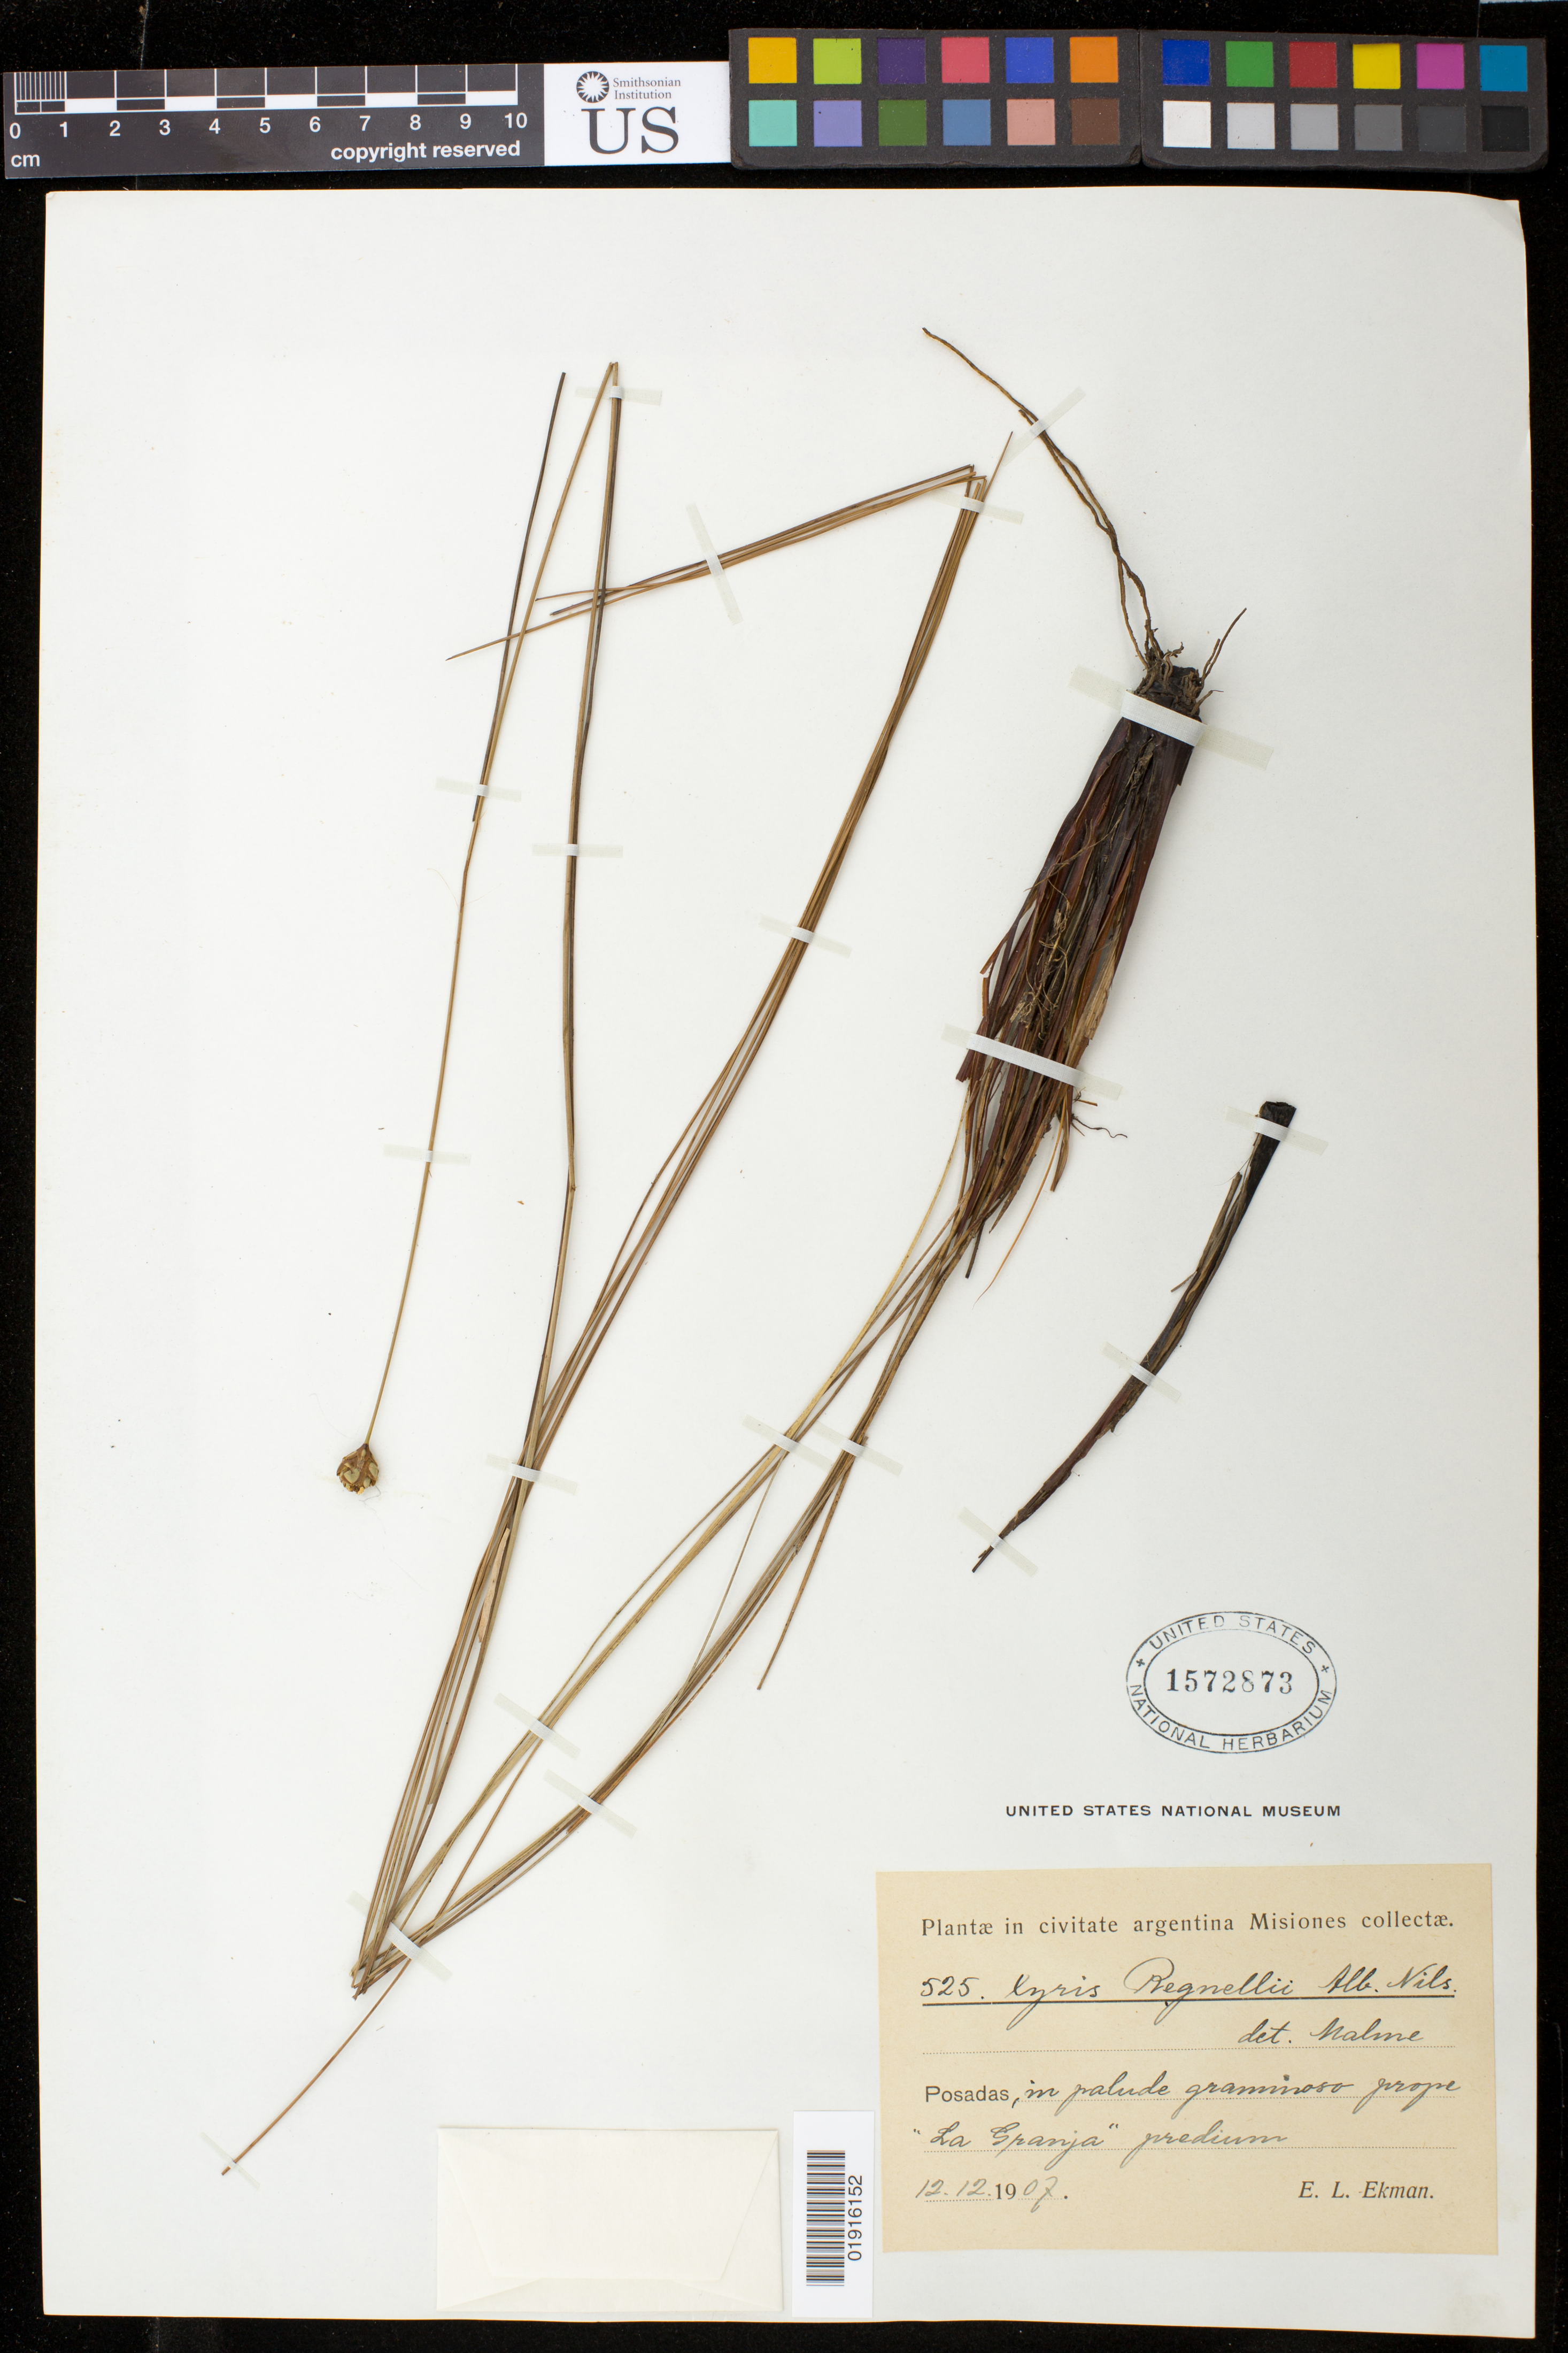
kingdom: Plantae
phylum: Tracheophyta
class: Liliopsida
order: Poales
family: Xyridaceae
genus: Xyris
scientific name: Xyris regnellii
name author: L.A. Nilsson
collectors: E. L. Ekman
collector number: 525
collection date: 1907-12-12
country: Argentina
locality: Posadas, prope La Granja predium.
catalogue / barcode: US 1572873